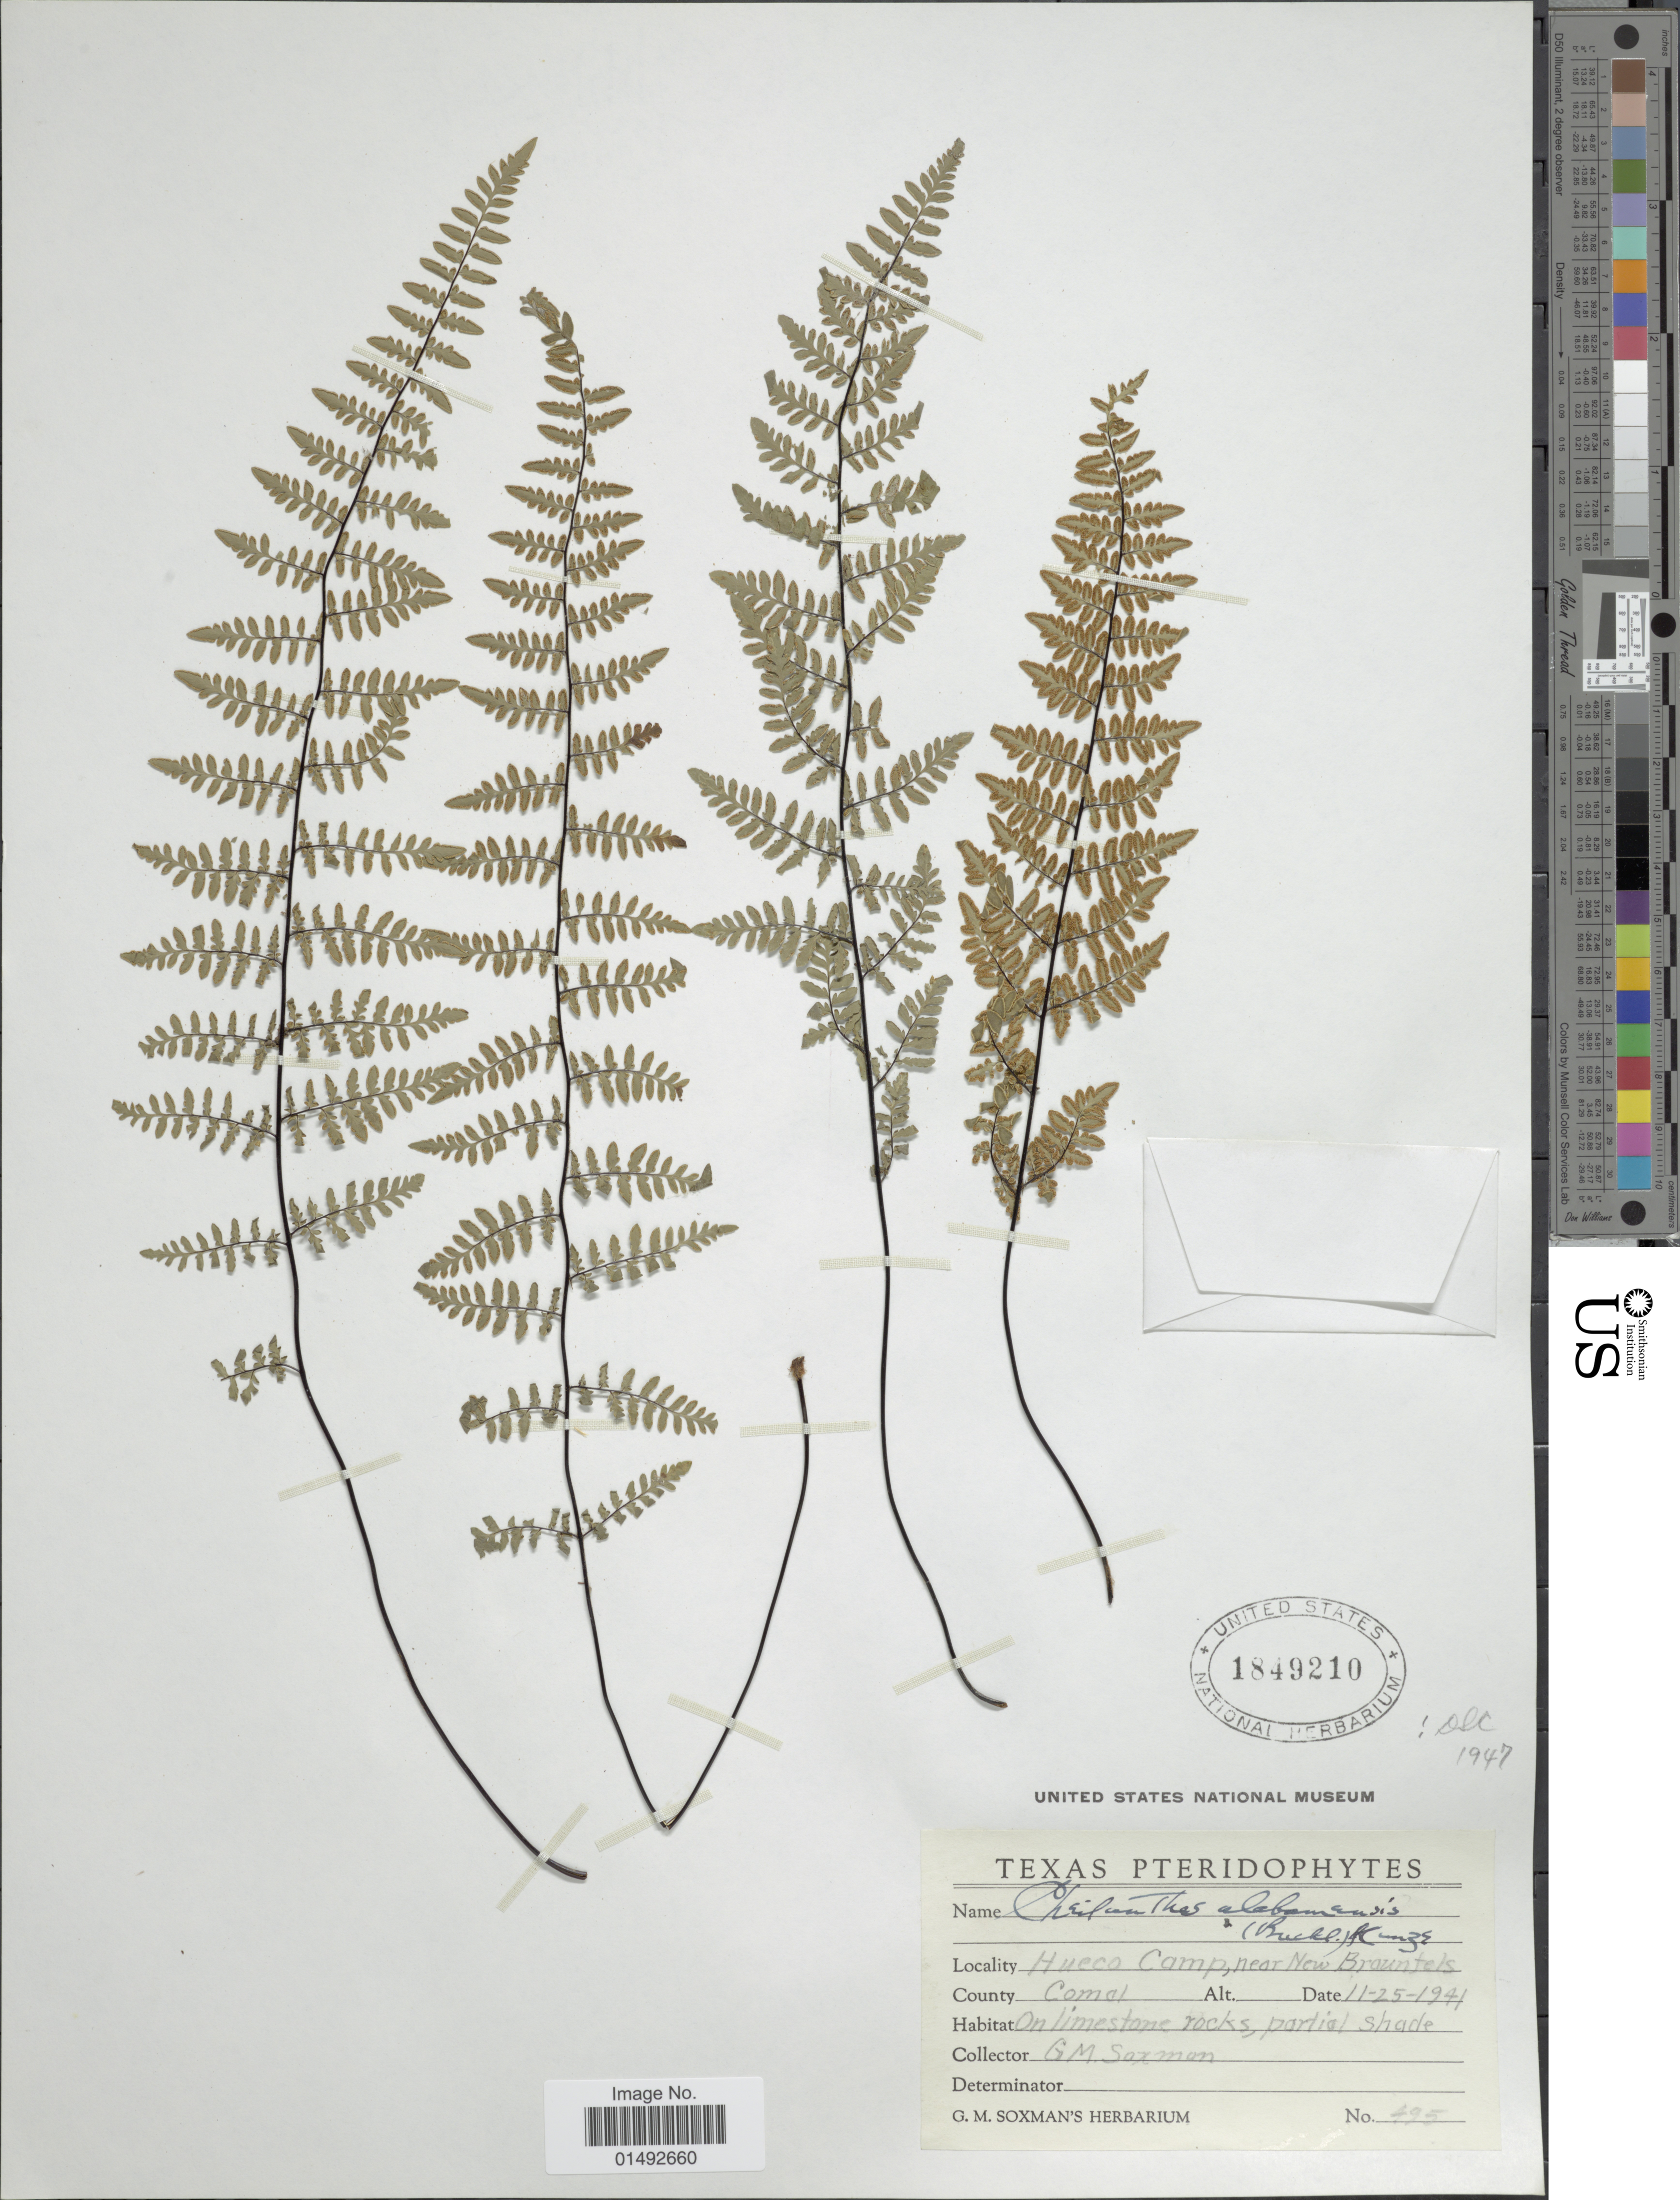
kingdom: Plantae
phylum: Tracheophyta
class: Polypodiopsida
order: Polypodiales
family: Pteridaceae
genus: Myriopteris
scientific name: Myriopteris alabamensis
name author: (Buckley) Grusz & Windham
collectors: G. Soxman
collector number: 495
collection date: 1941-11-25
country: United States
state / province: Texas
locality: Hueco Camp, near New Brauntels, County Comal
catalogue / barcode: US 1849210